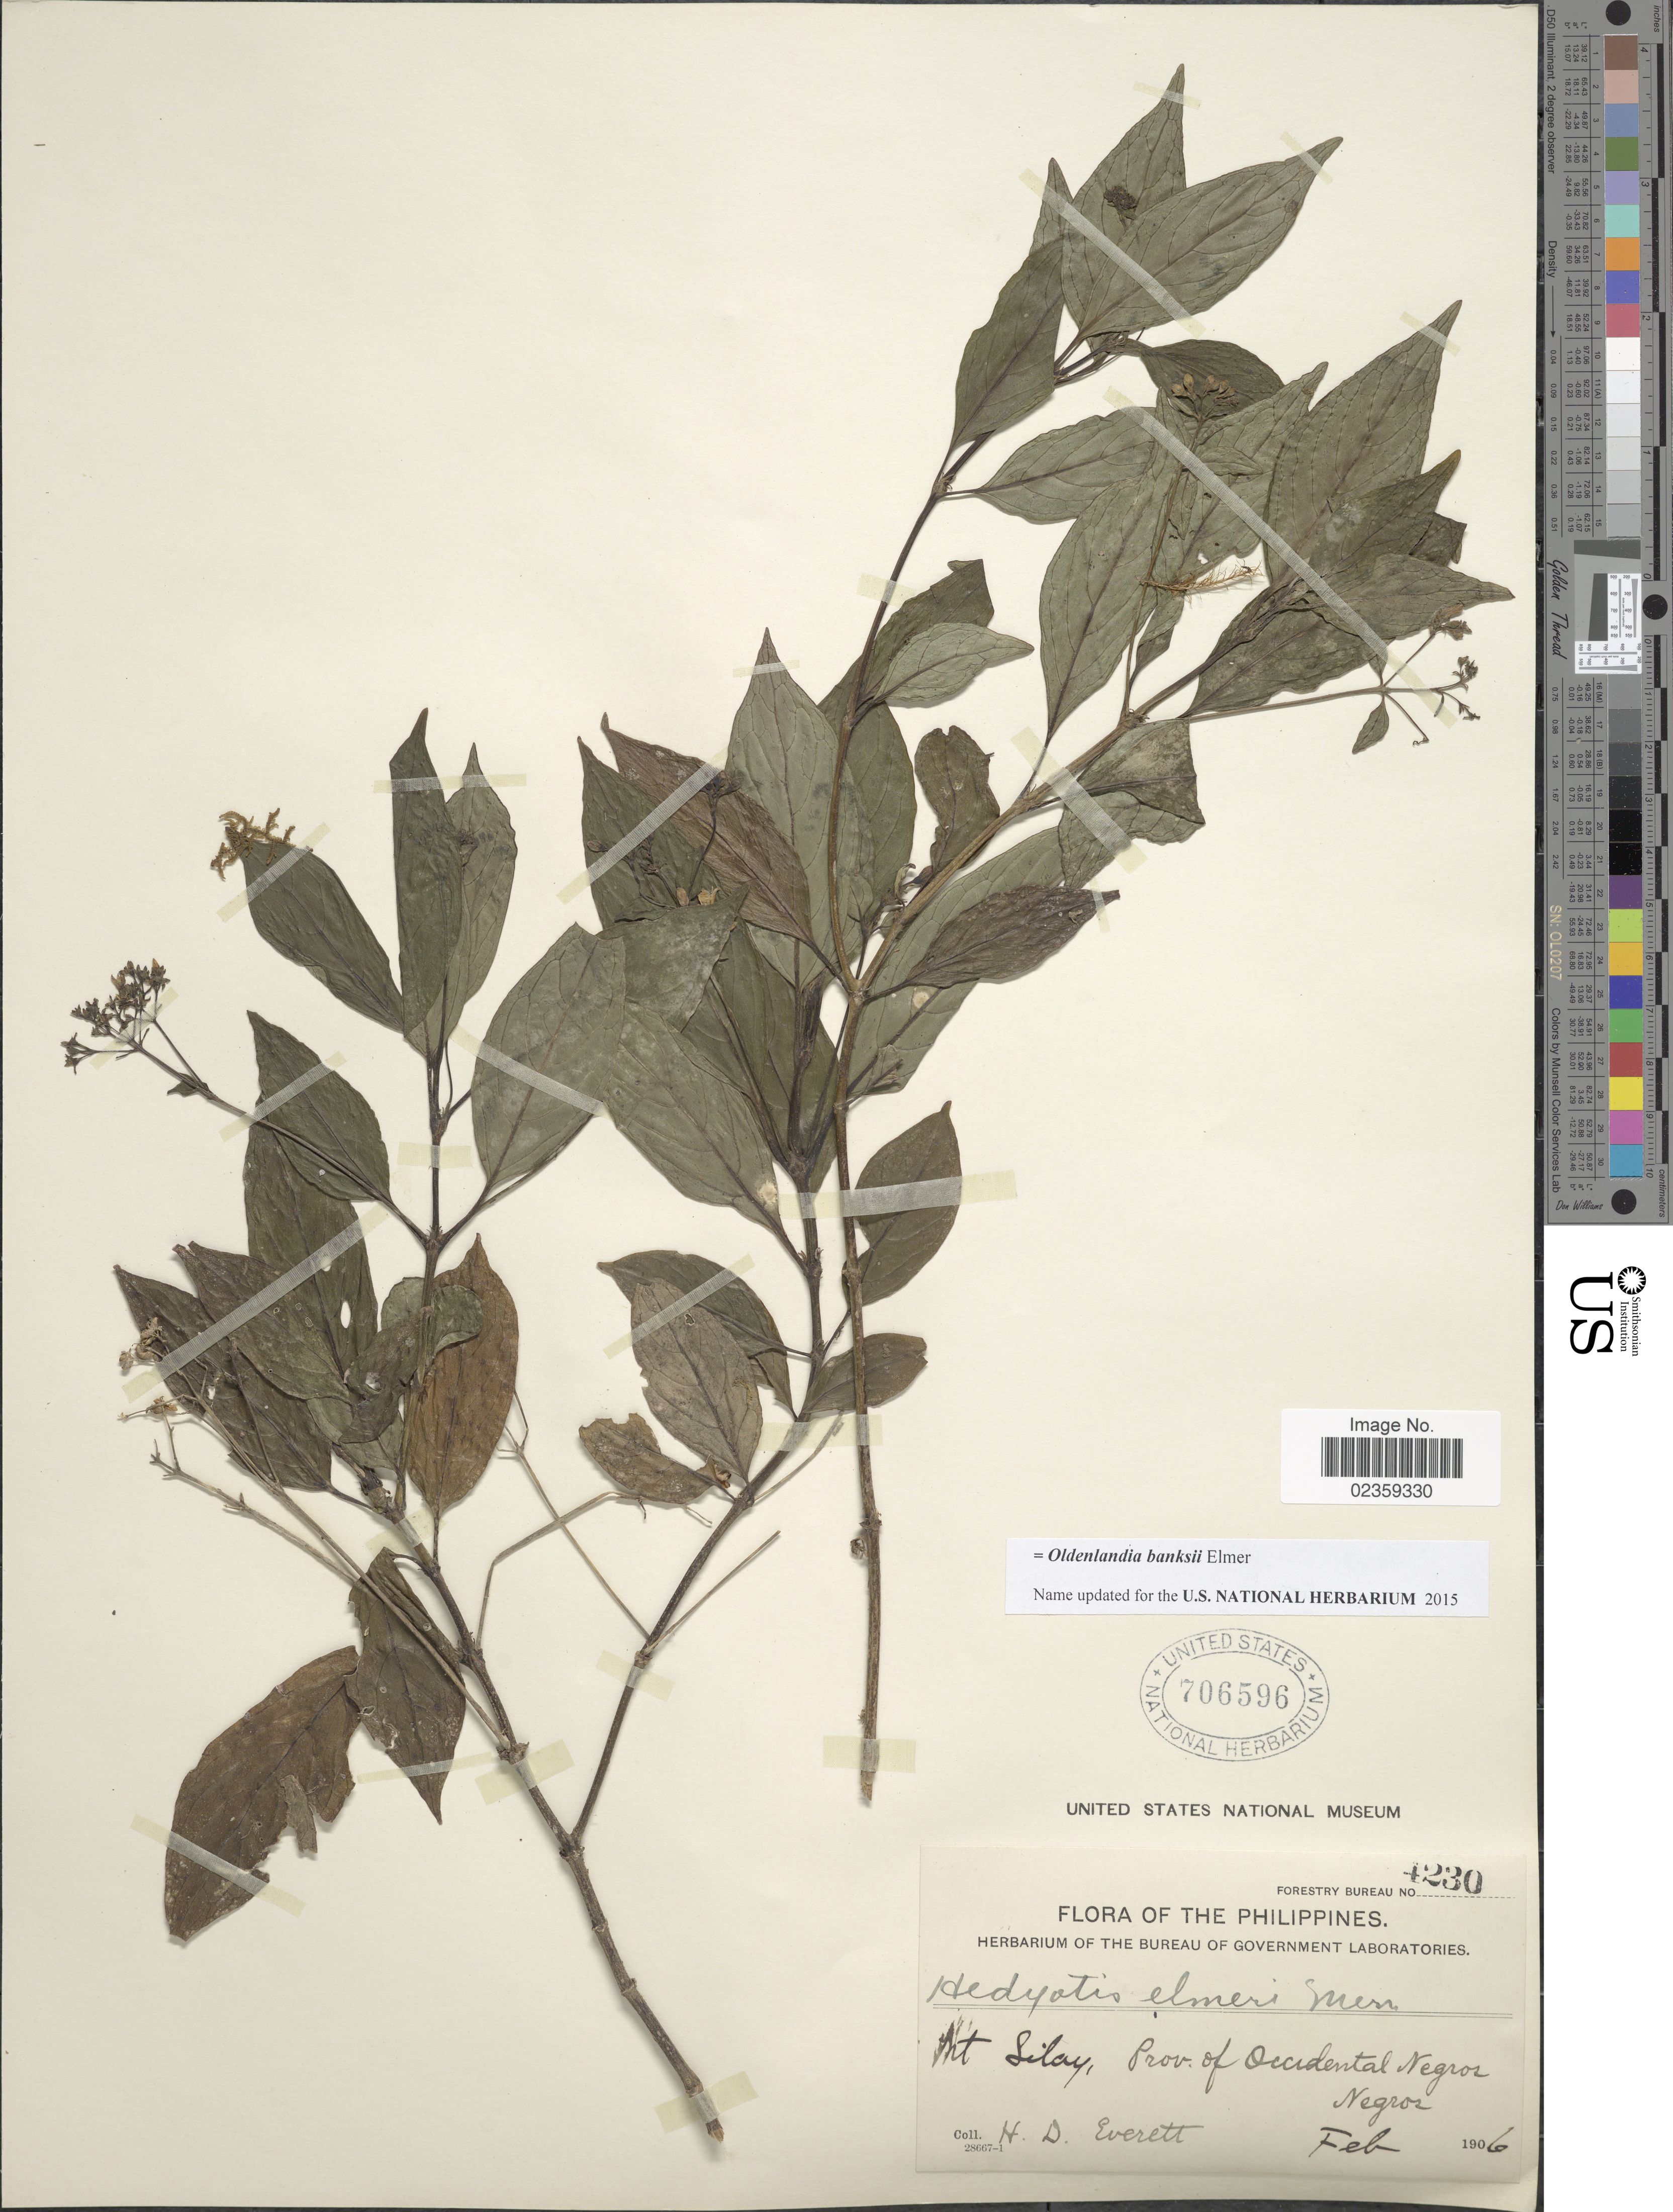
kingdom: Plantae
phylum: Tracheophyta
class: Magnoliopsida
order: Gentianales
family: Rubiaceae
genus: Oldenlandia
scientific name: Oldenlandia banksii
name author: Elmer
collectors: H. Everett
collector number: Forestry Bureau 4230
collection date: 1906-02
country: Philippines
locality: Mt Silay, Prov. of Occidental Negros. Negros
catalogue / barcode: US 706596